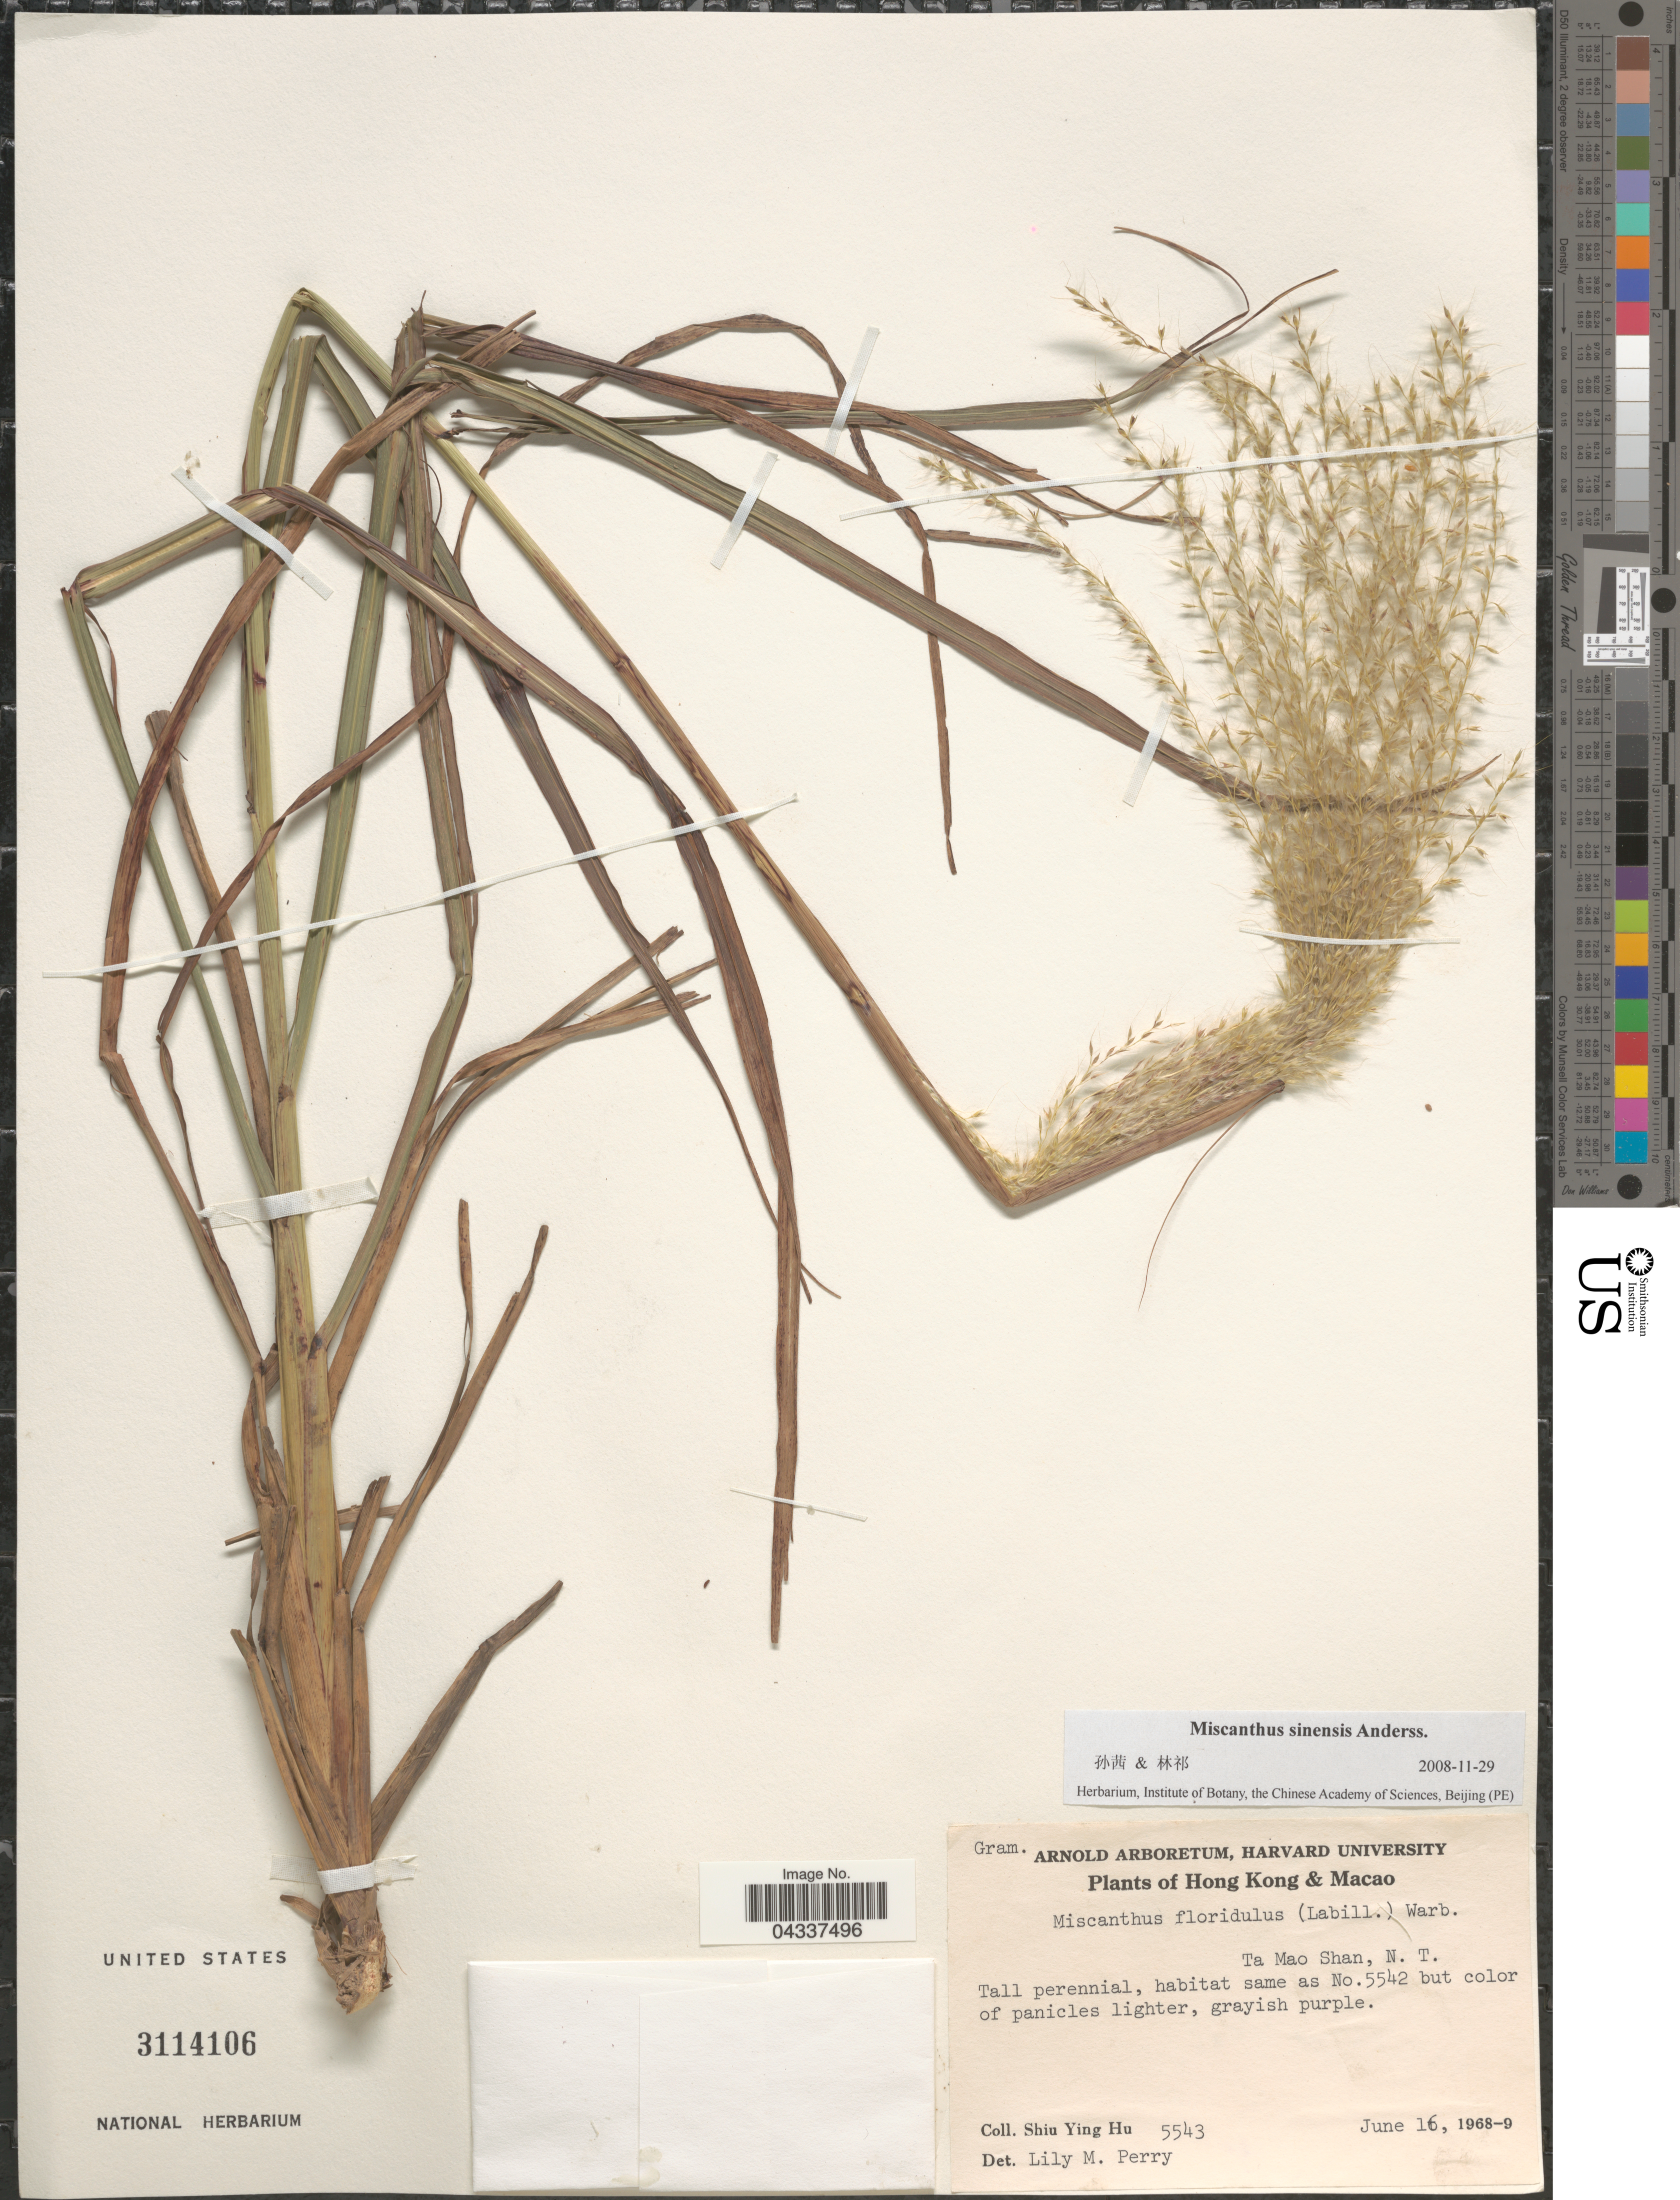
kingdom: Plantae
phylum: Tracheophyta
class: Liliopsida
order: Poales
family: Poaceae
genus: Miscanthus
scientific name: Miscanthus sinensis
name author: Andersson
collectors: S. Y. Hu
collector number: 5543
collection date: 1968-06-16/1969-06-16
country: China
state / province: Hong Kong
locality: Macao. Ta Mao Shan, N. T.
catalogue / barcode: US 3114106